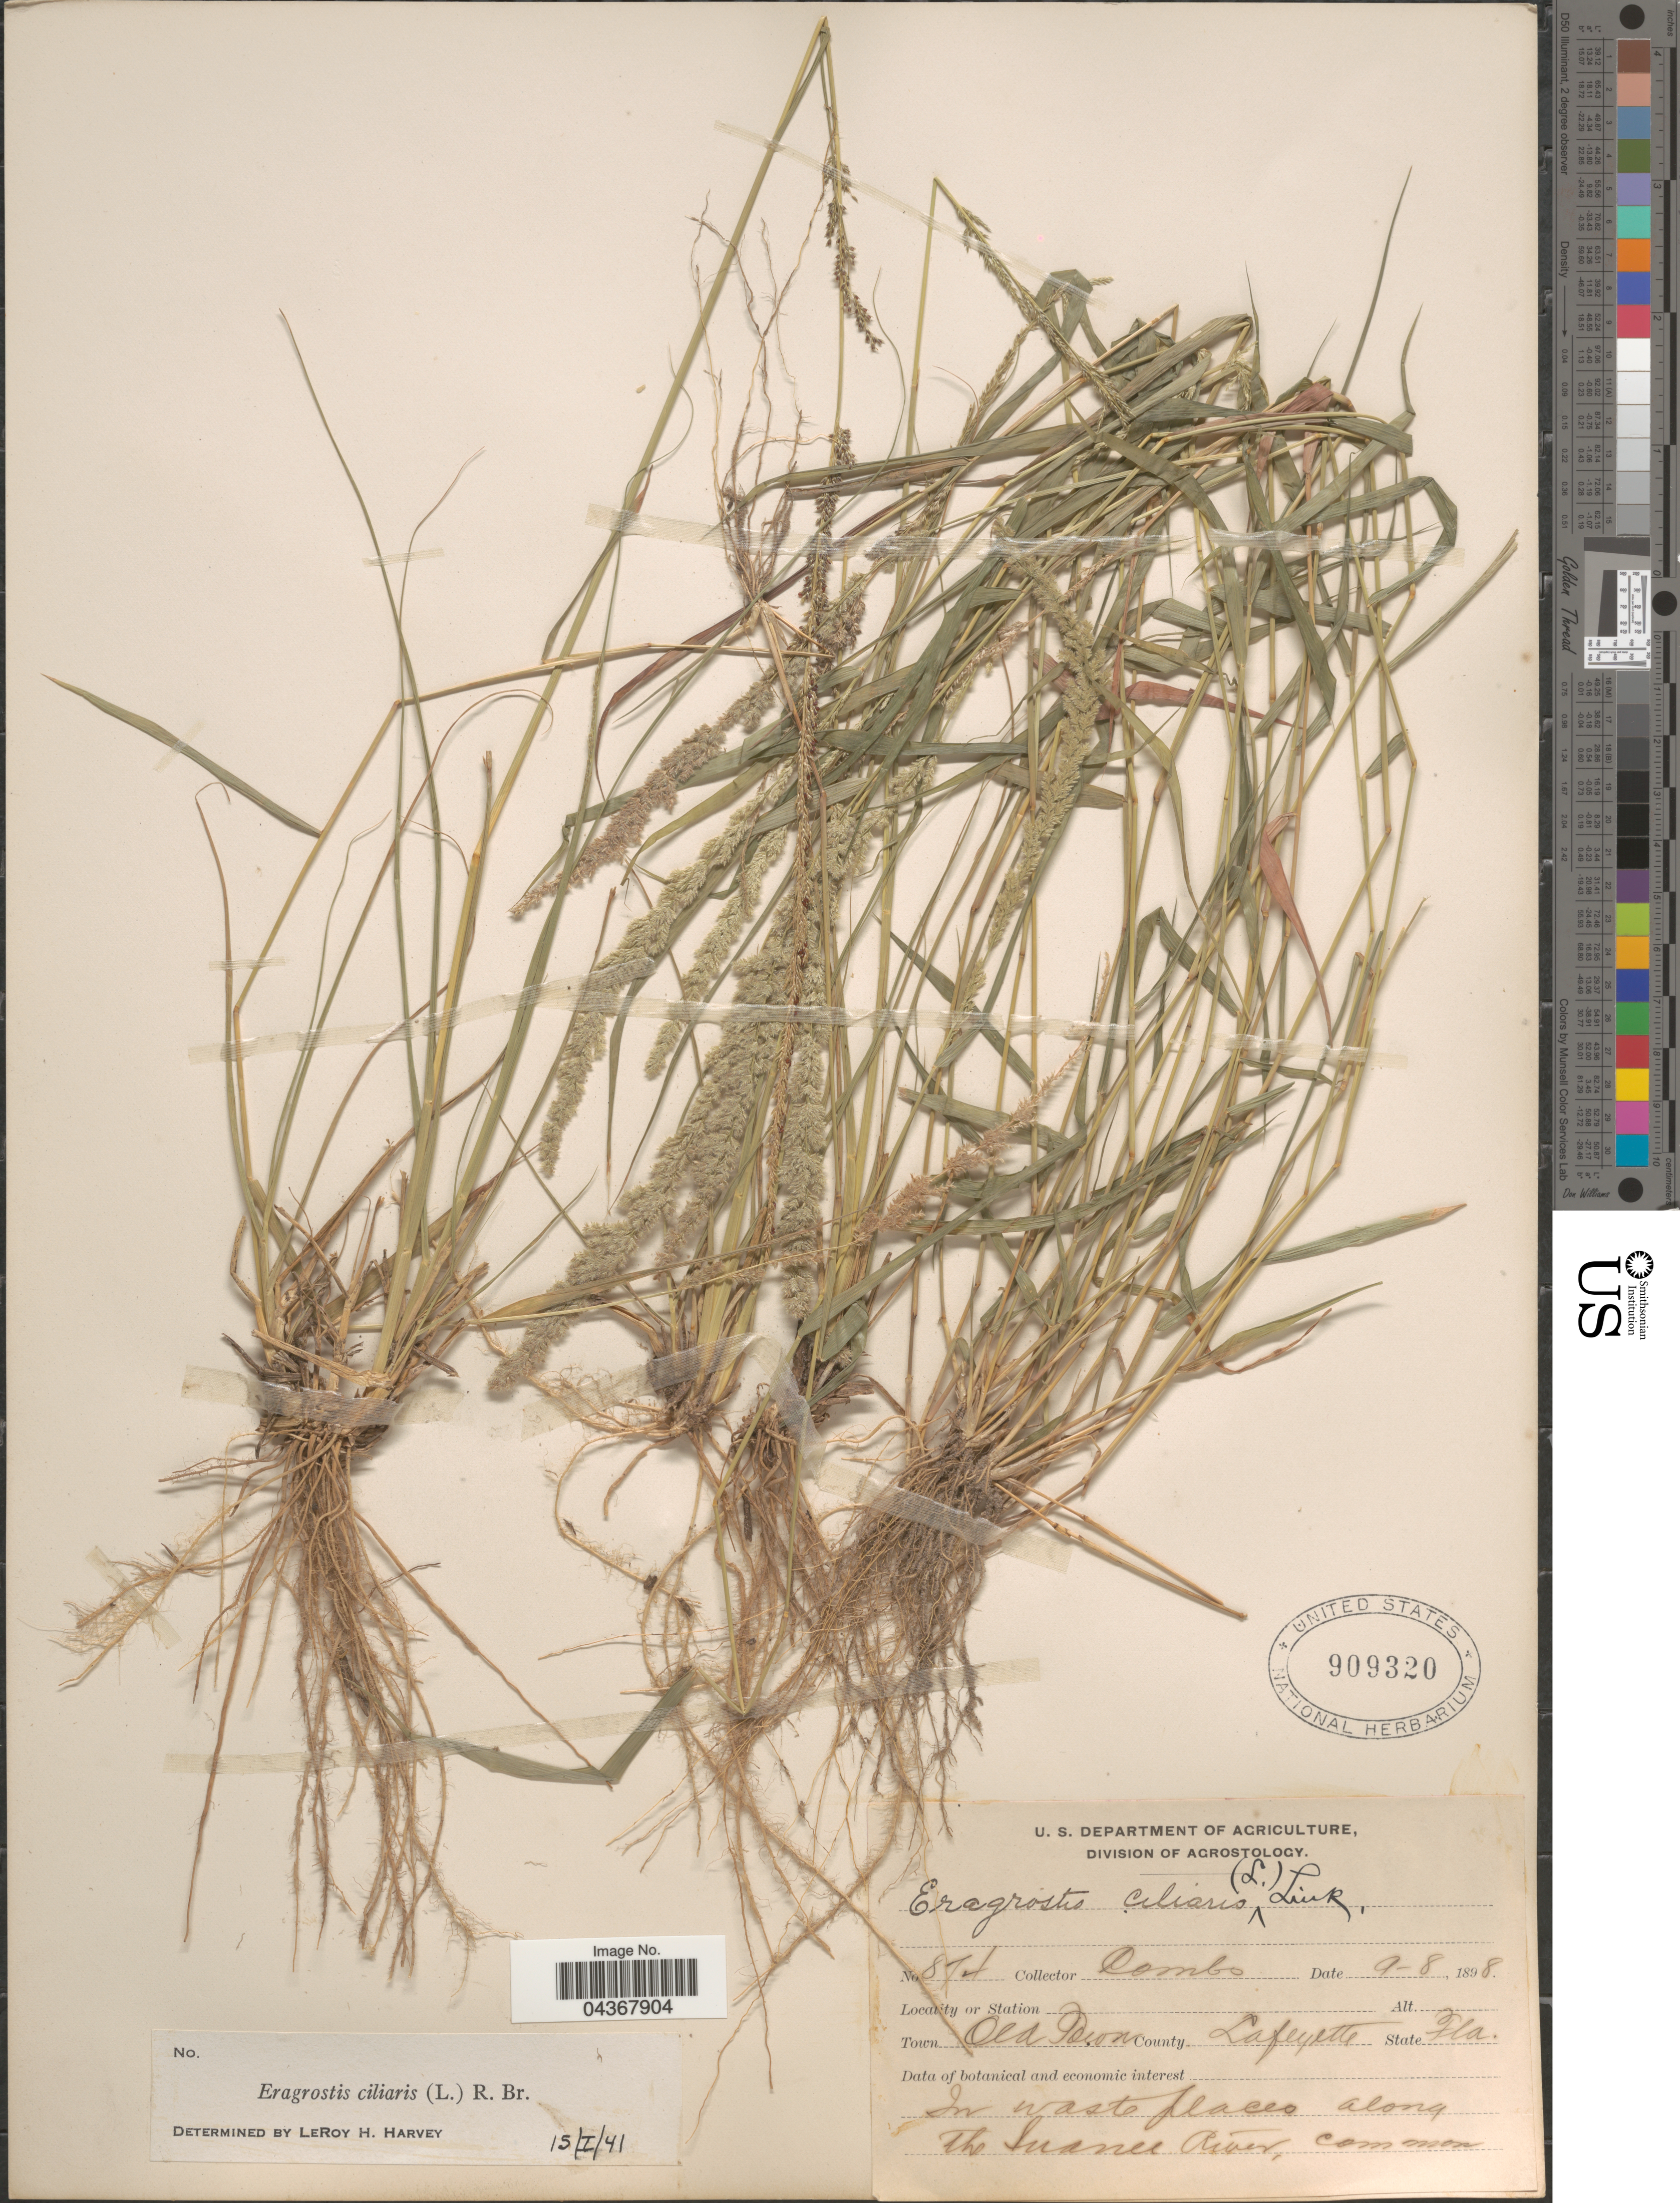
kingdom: Plantae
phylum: Tracheophyta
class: Liliopsida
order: Poales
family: Poaceae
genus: Eragrostis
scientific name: Eragrostis ciliaris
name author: (L.) R. Br.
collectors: Combo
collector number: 874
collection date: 1898-09-08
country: United States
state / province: Florida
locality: Town Old Town. County Lafeyette. In waste places along The Suanee River.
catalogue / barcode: US 909320